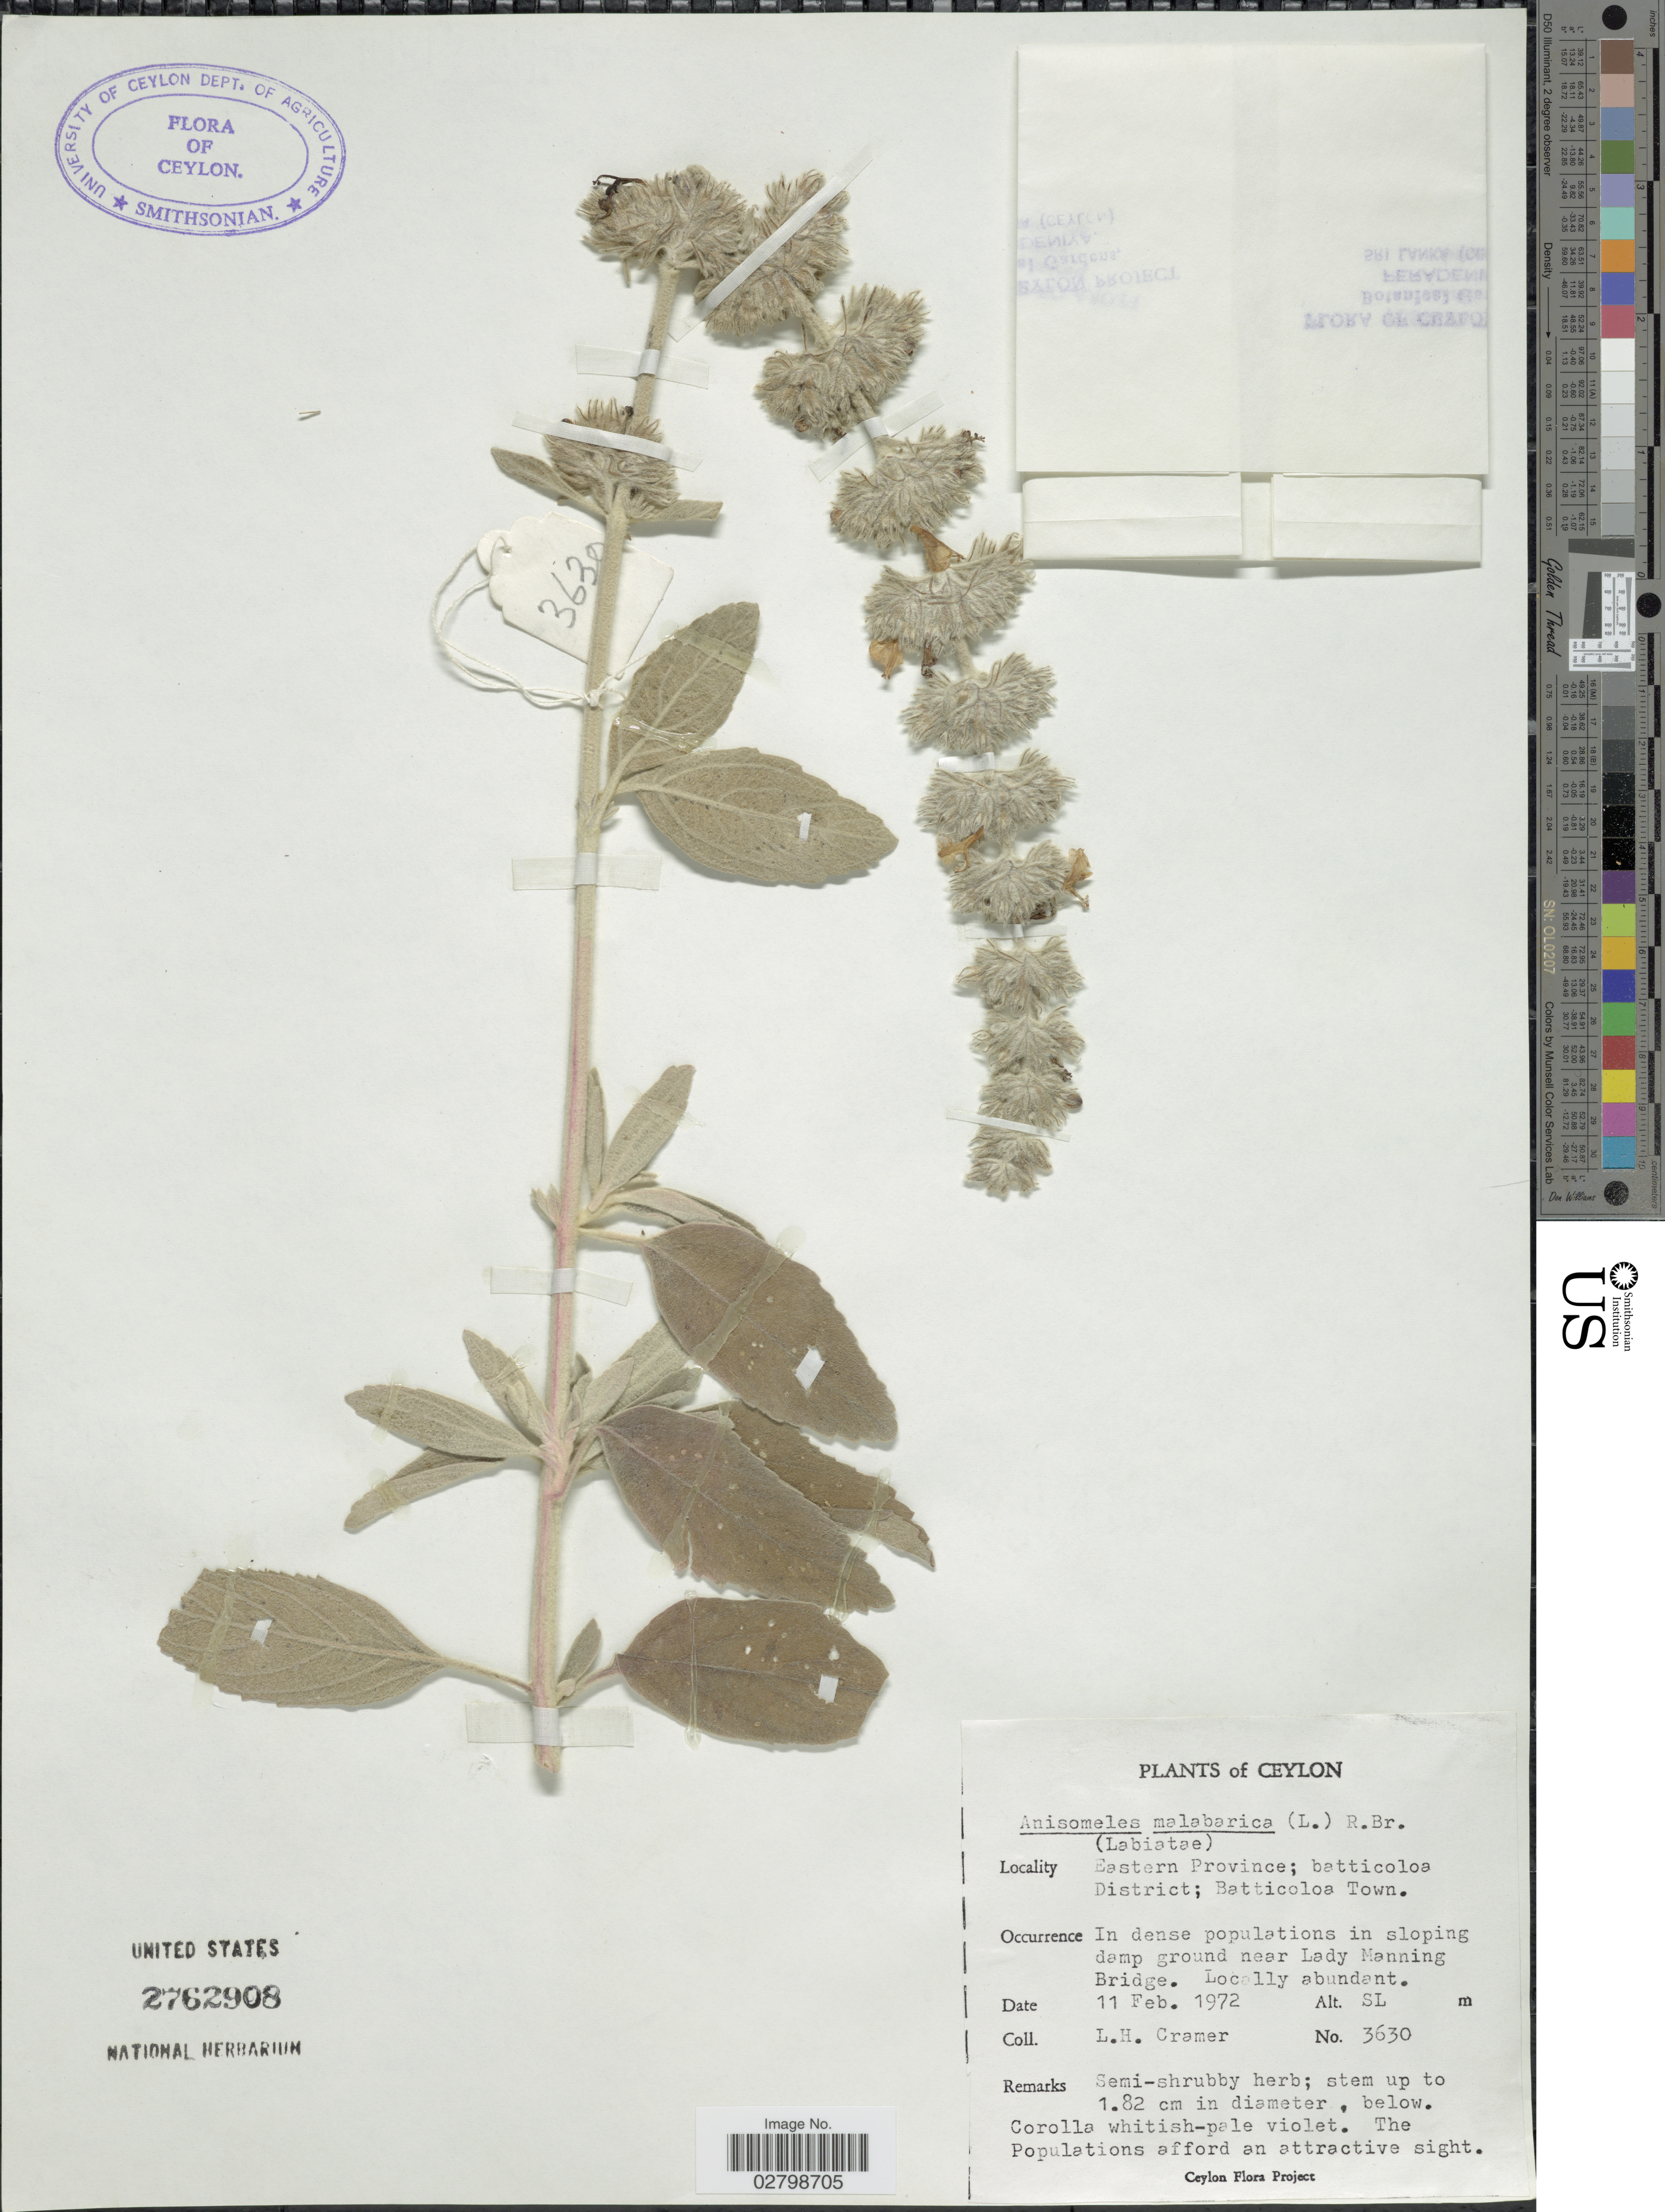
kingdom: Plantae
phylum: Tracheophyta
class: Magnoliopsida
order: Lamiales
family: Lamiaceae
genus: Anisomeles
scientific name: Anisomeles malabarica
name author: (L.) R. Br. ex Sims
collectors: L. H. Cramer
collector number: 3630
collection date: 1972-02-11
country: Sri Lanka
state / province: Eastern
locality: Ceylon. Batticoloa District; Batticoloa Town, in sloping damp ground near Lady Manning Bridge.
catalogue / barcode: US 2762908